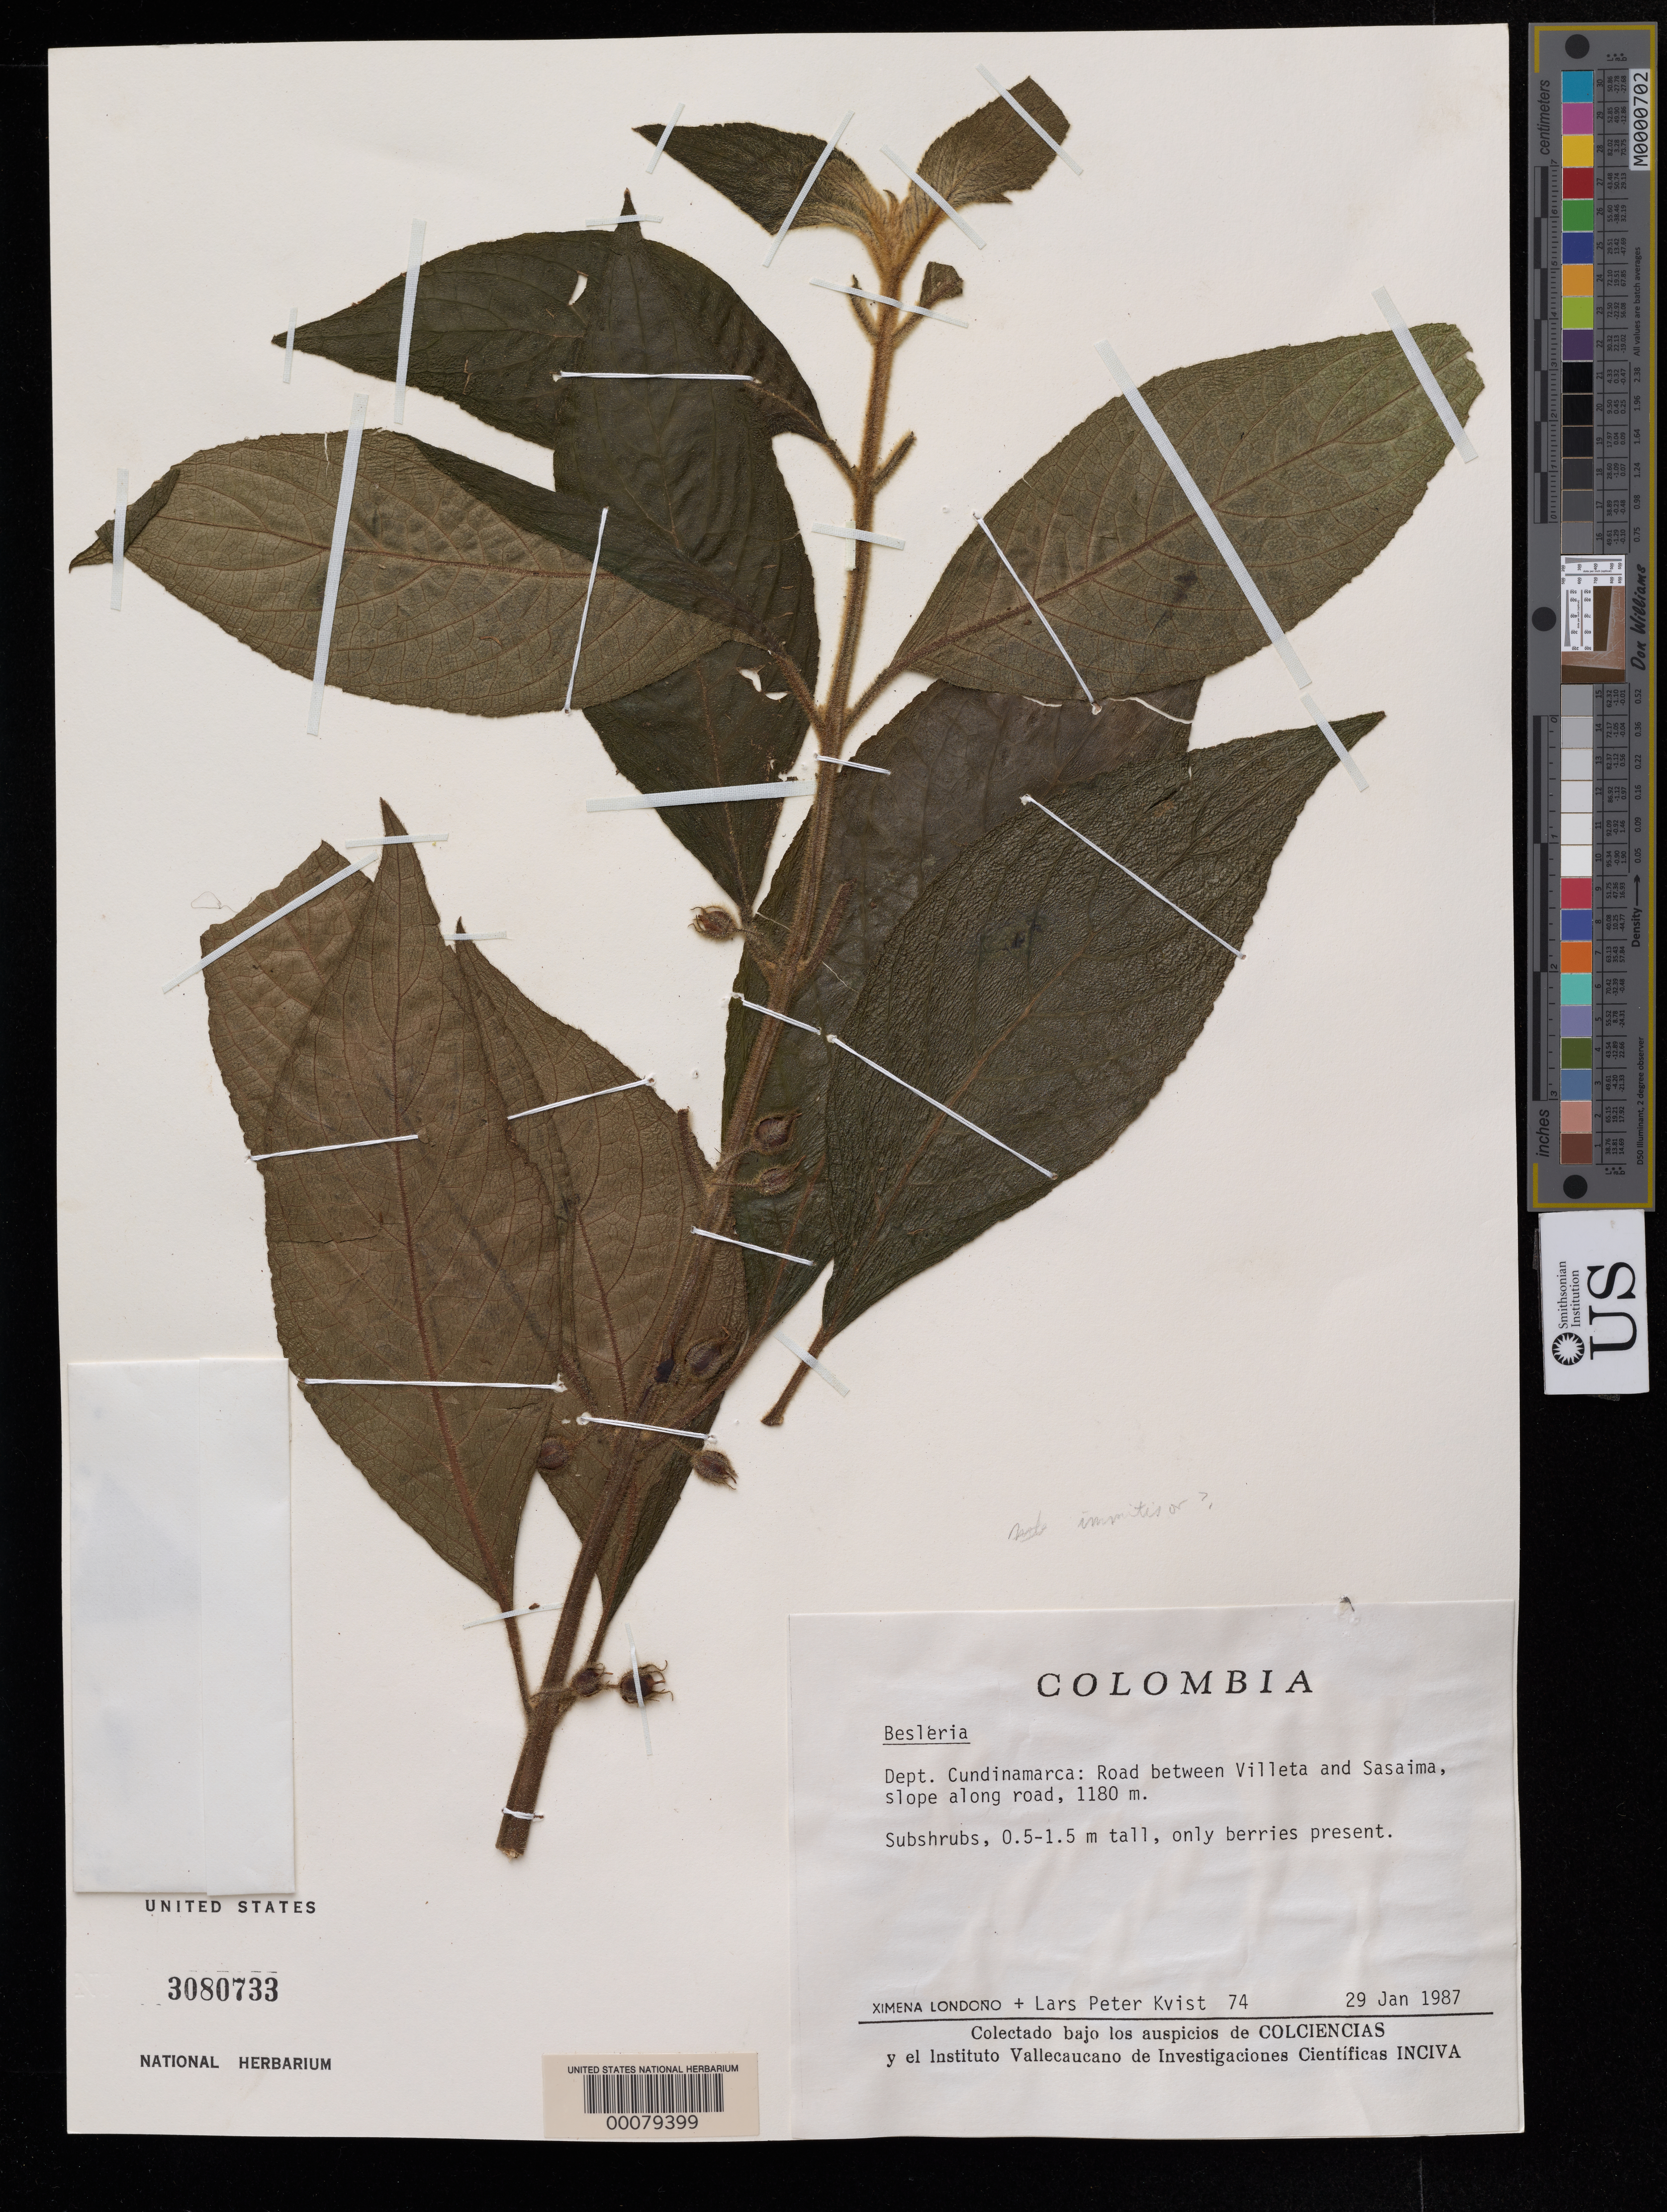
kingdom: Plantae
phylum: Tracheophyta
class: Magnoliopsida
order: Lamiales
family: Gesneriaceae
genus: Besleria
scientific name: Besleria sp.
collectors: X. Londoño & L. P. Kvist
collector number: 74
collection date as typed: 29 Jan 1987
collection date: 1987-01-29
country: Colombia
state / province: Cundinamarca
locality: Road between Villeta and Sasaima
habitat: Slope along road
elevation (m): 1180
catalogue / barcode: US 3080733